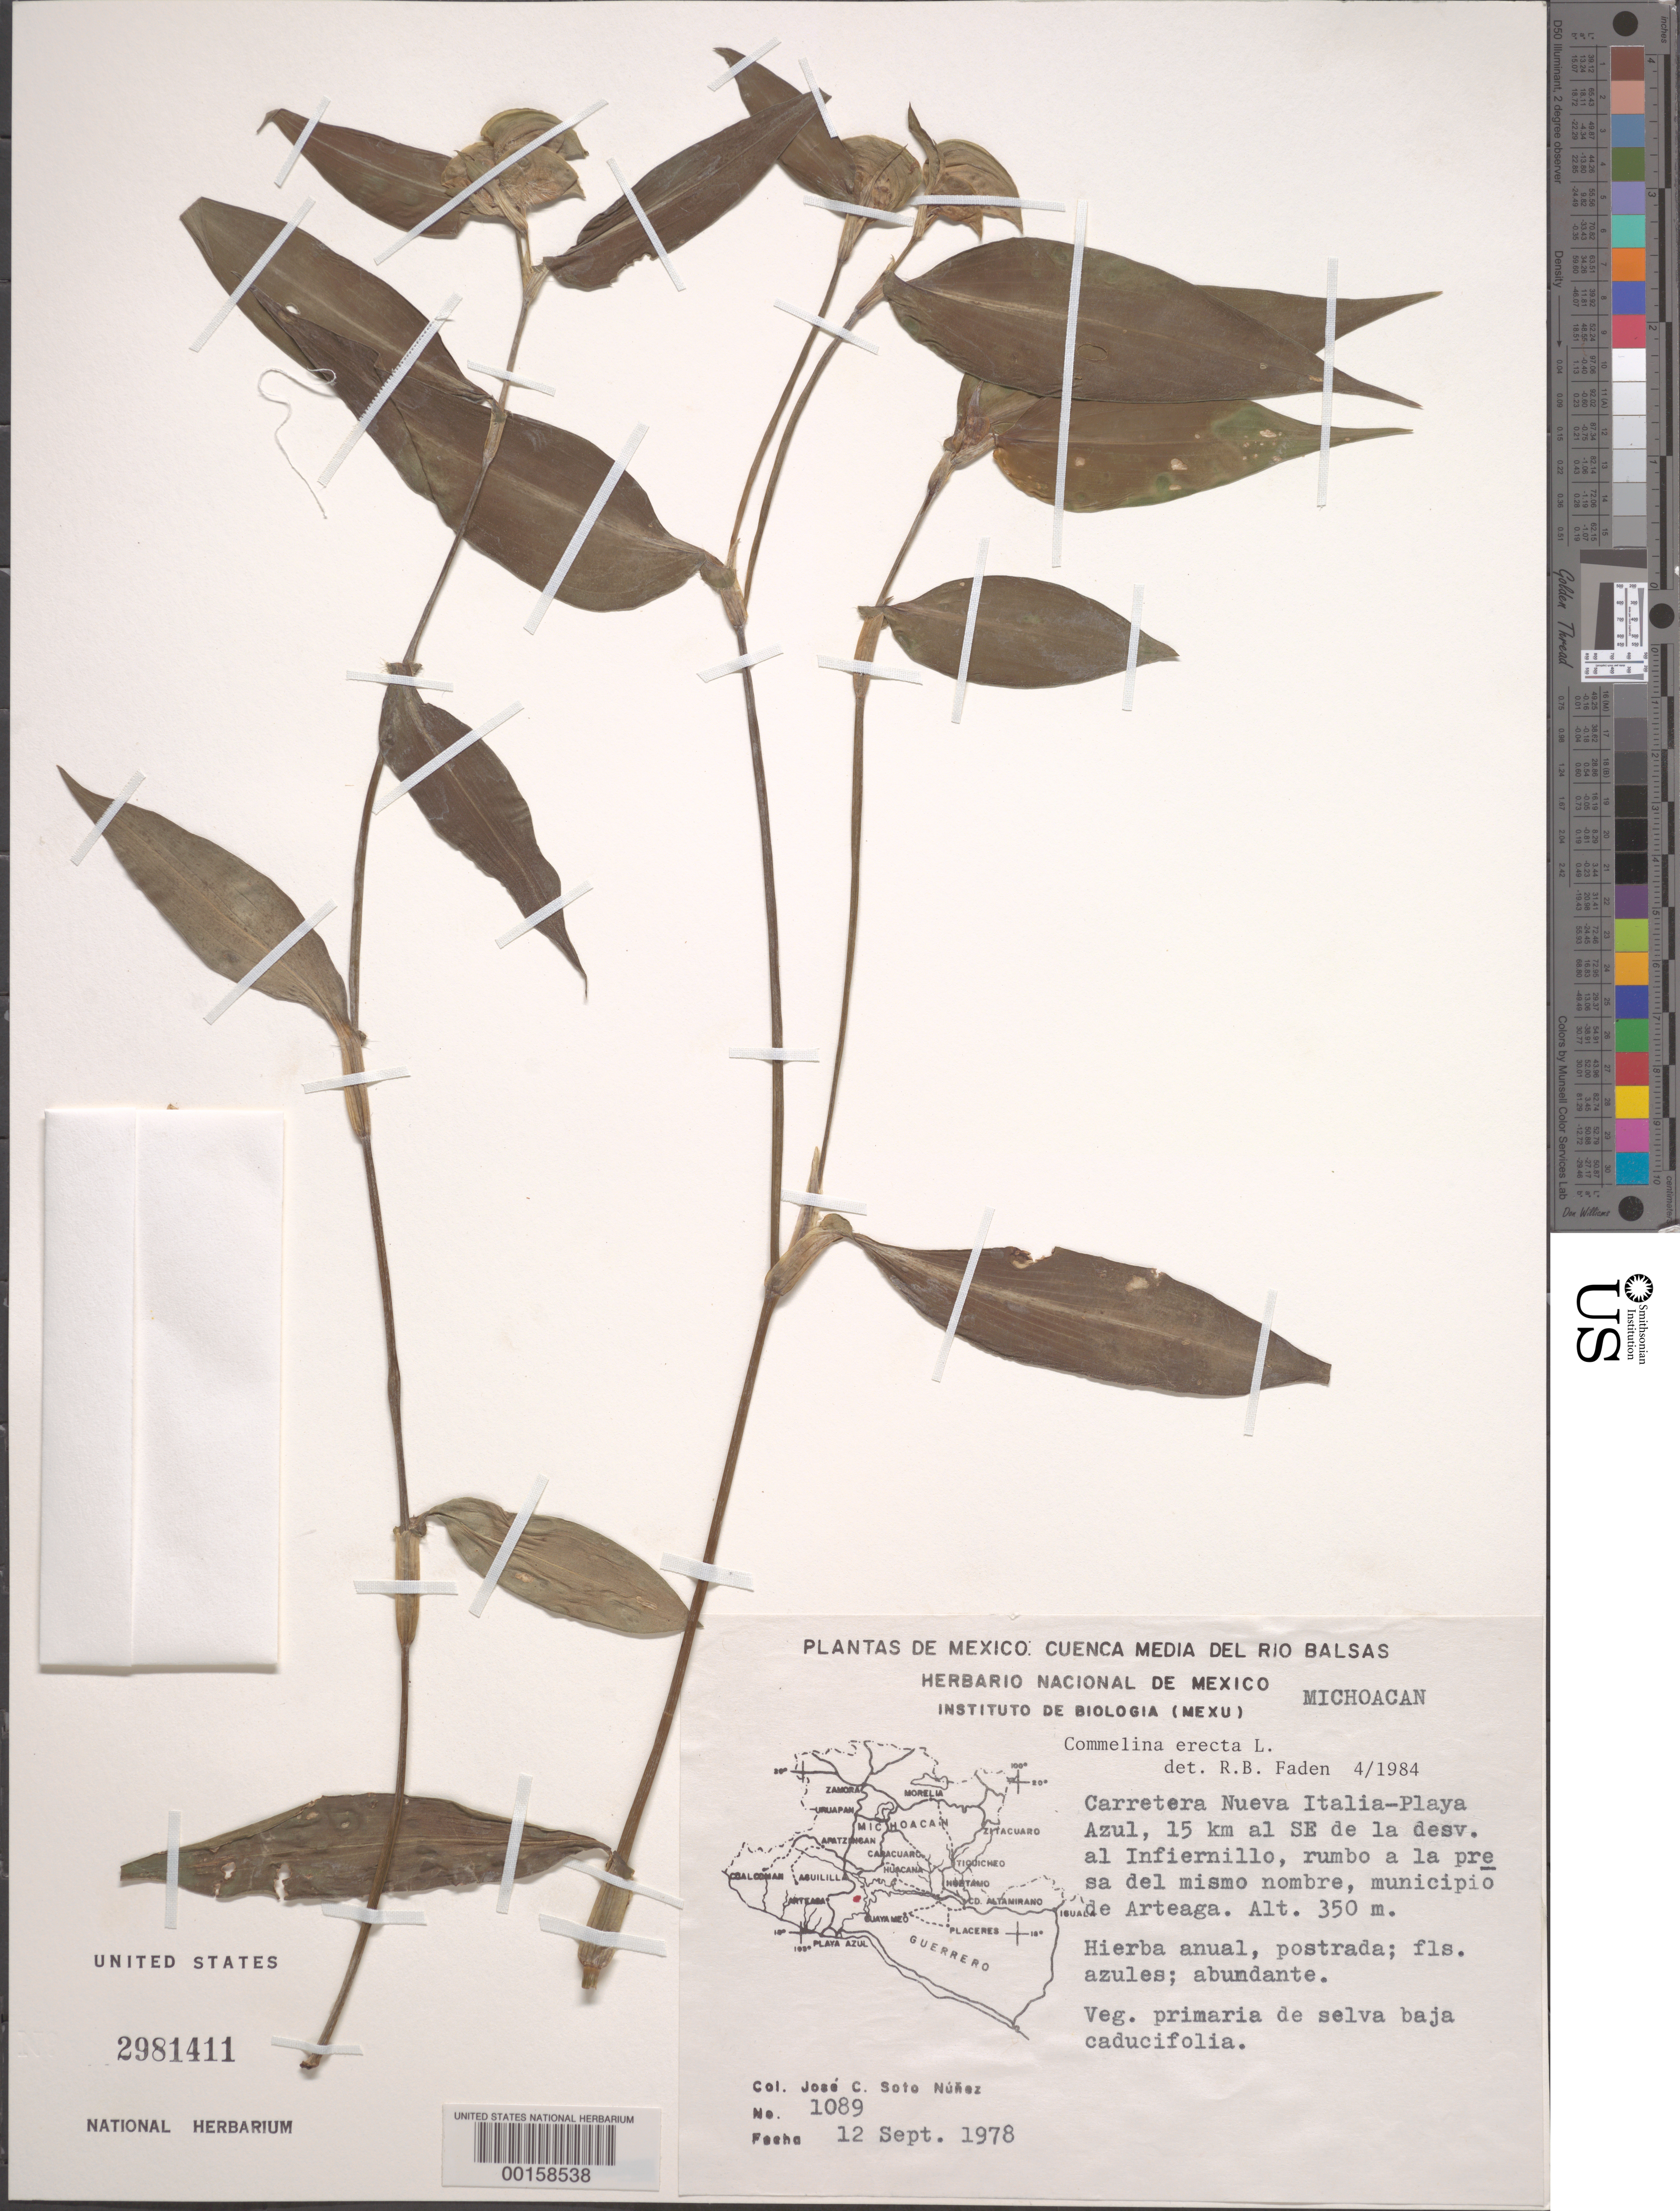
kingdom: Plantae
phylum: Tracheophyta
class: Liliopsida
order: Commelinales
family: Commelinaceae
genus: Commelina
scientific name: Commelina erecta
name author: L.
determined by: Faden, Robert B., (US), Smithsonian Institution - National Museum of Natural History (UNITED STATES)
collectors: J. C. Soto Núñez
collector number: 1089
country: Mexico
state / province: Michoacán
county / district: Arteaga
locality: Carretera Nueva Italia - Playa Azul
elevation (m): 350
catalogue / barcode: US 2981411